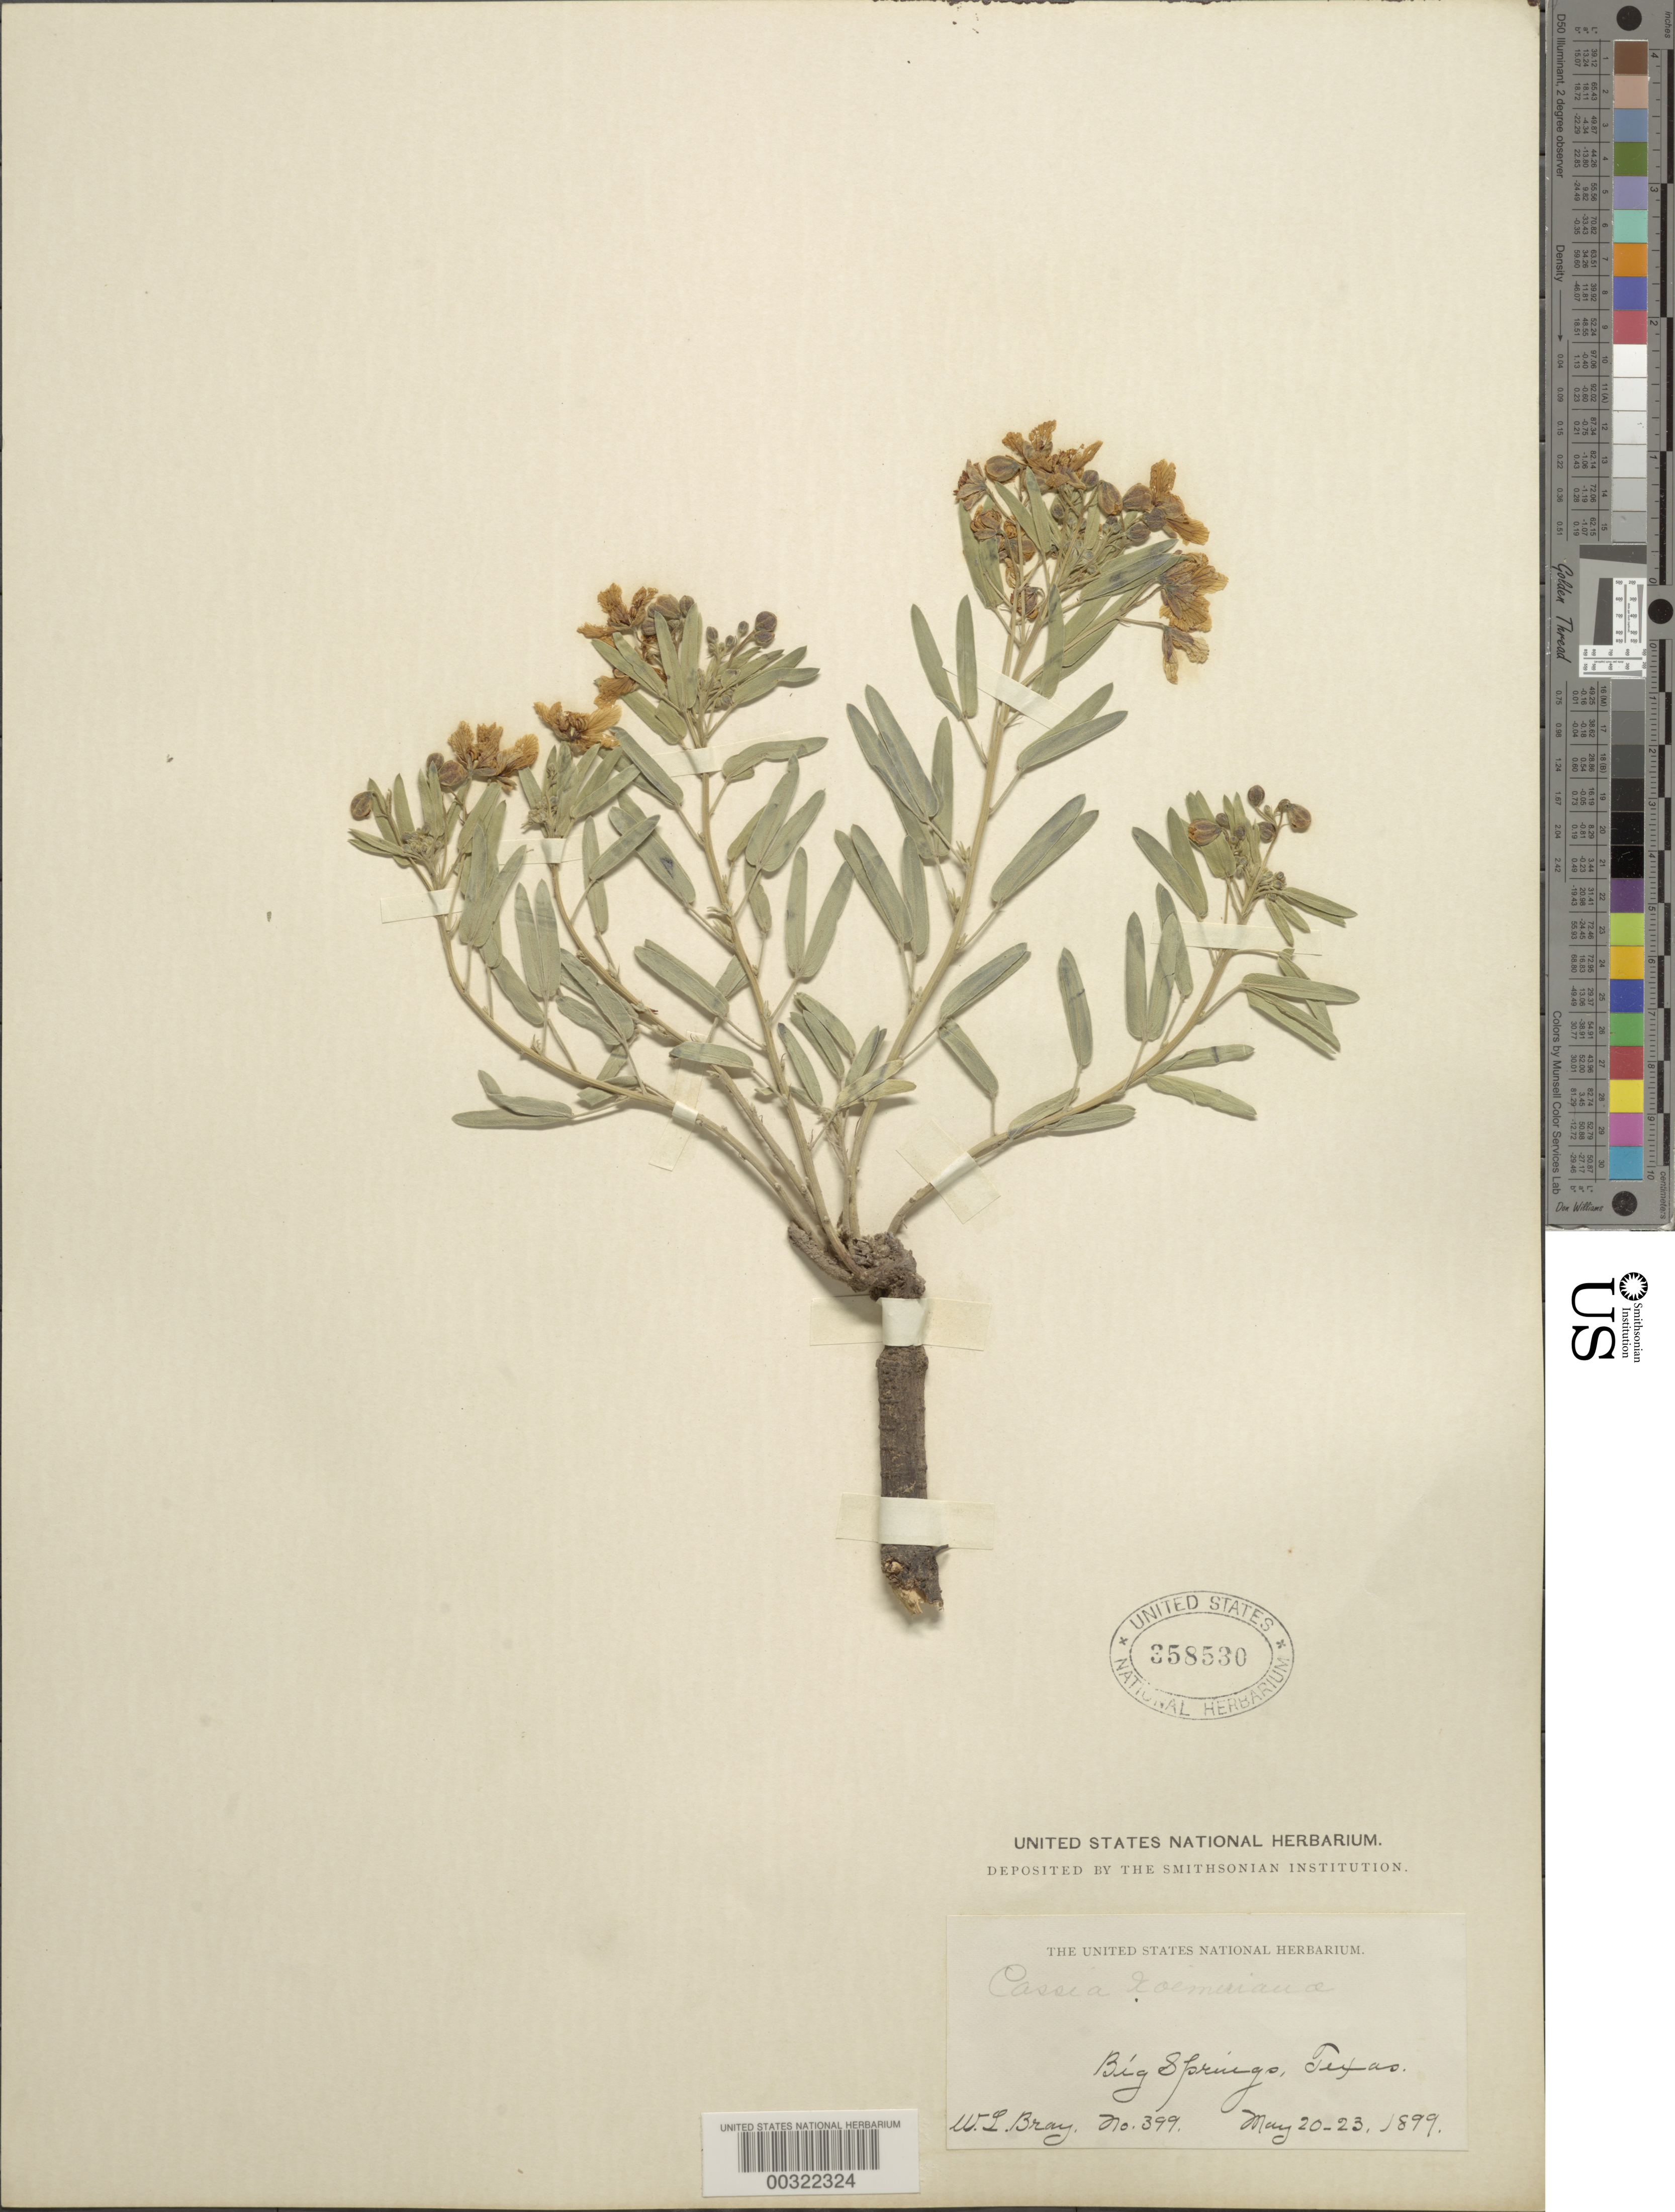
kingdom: Plantae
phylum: Tracheophyta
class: Magnoliopsida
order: Fabales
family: Fabaceae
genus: Senna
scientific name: Senna roemeriana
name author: (Scheele) H.S. Irwin & Barneby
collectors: W. L. Bray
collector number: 399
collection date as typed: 20 May 1899 to 23 May 1899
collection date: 1899-05-20/1899-05-23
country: United States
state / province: Texas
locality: Big springs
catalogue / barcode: US 358530